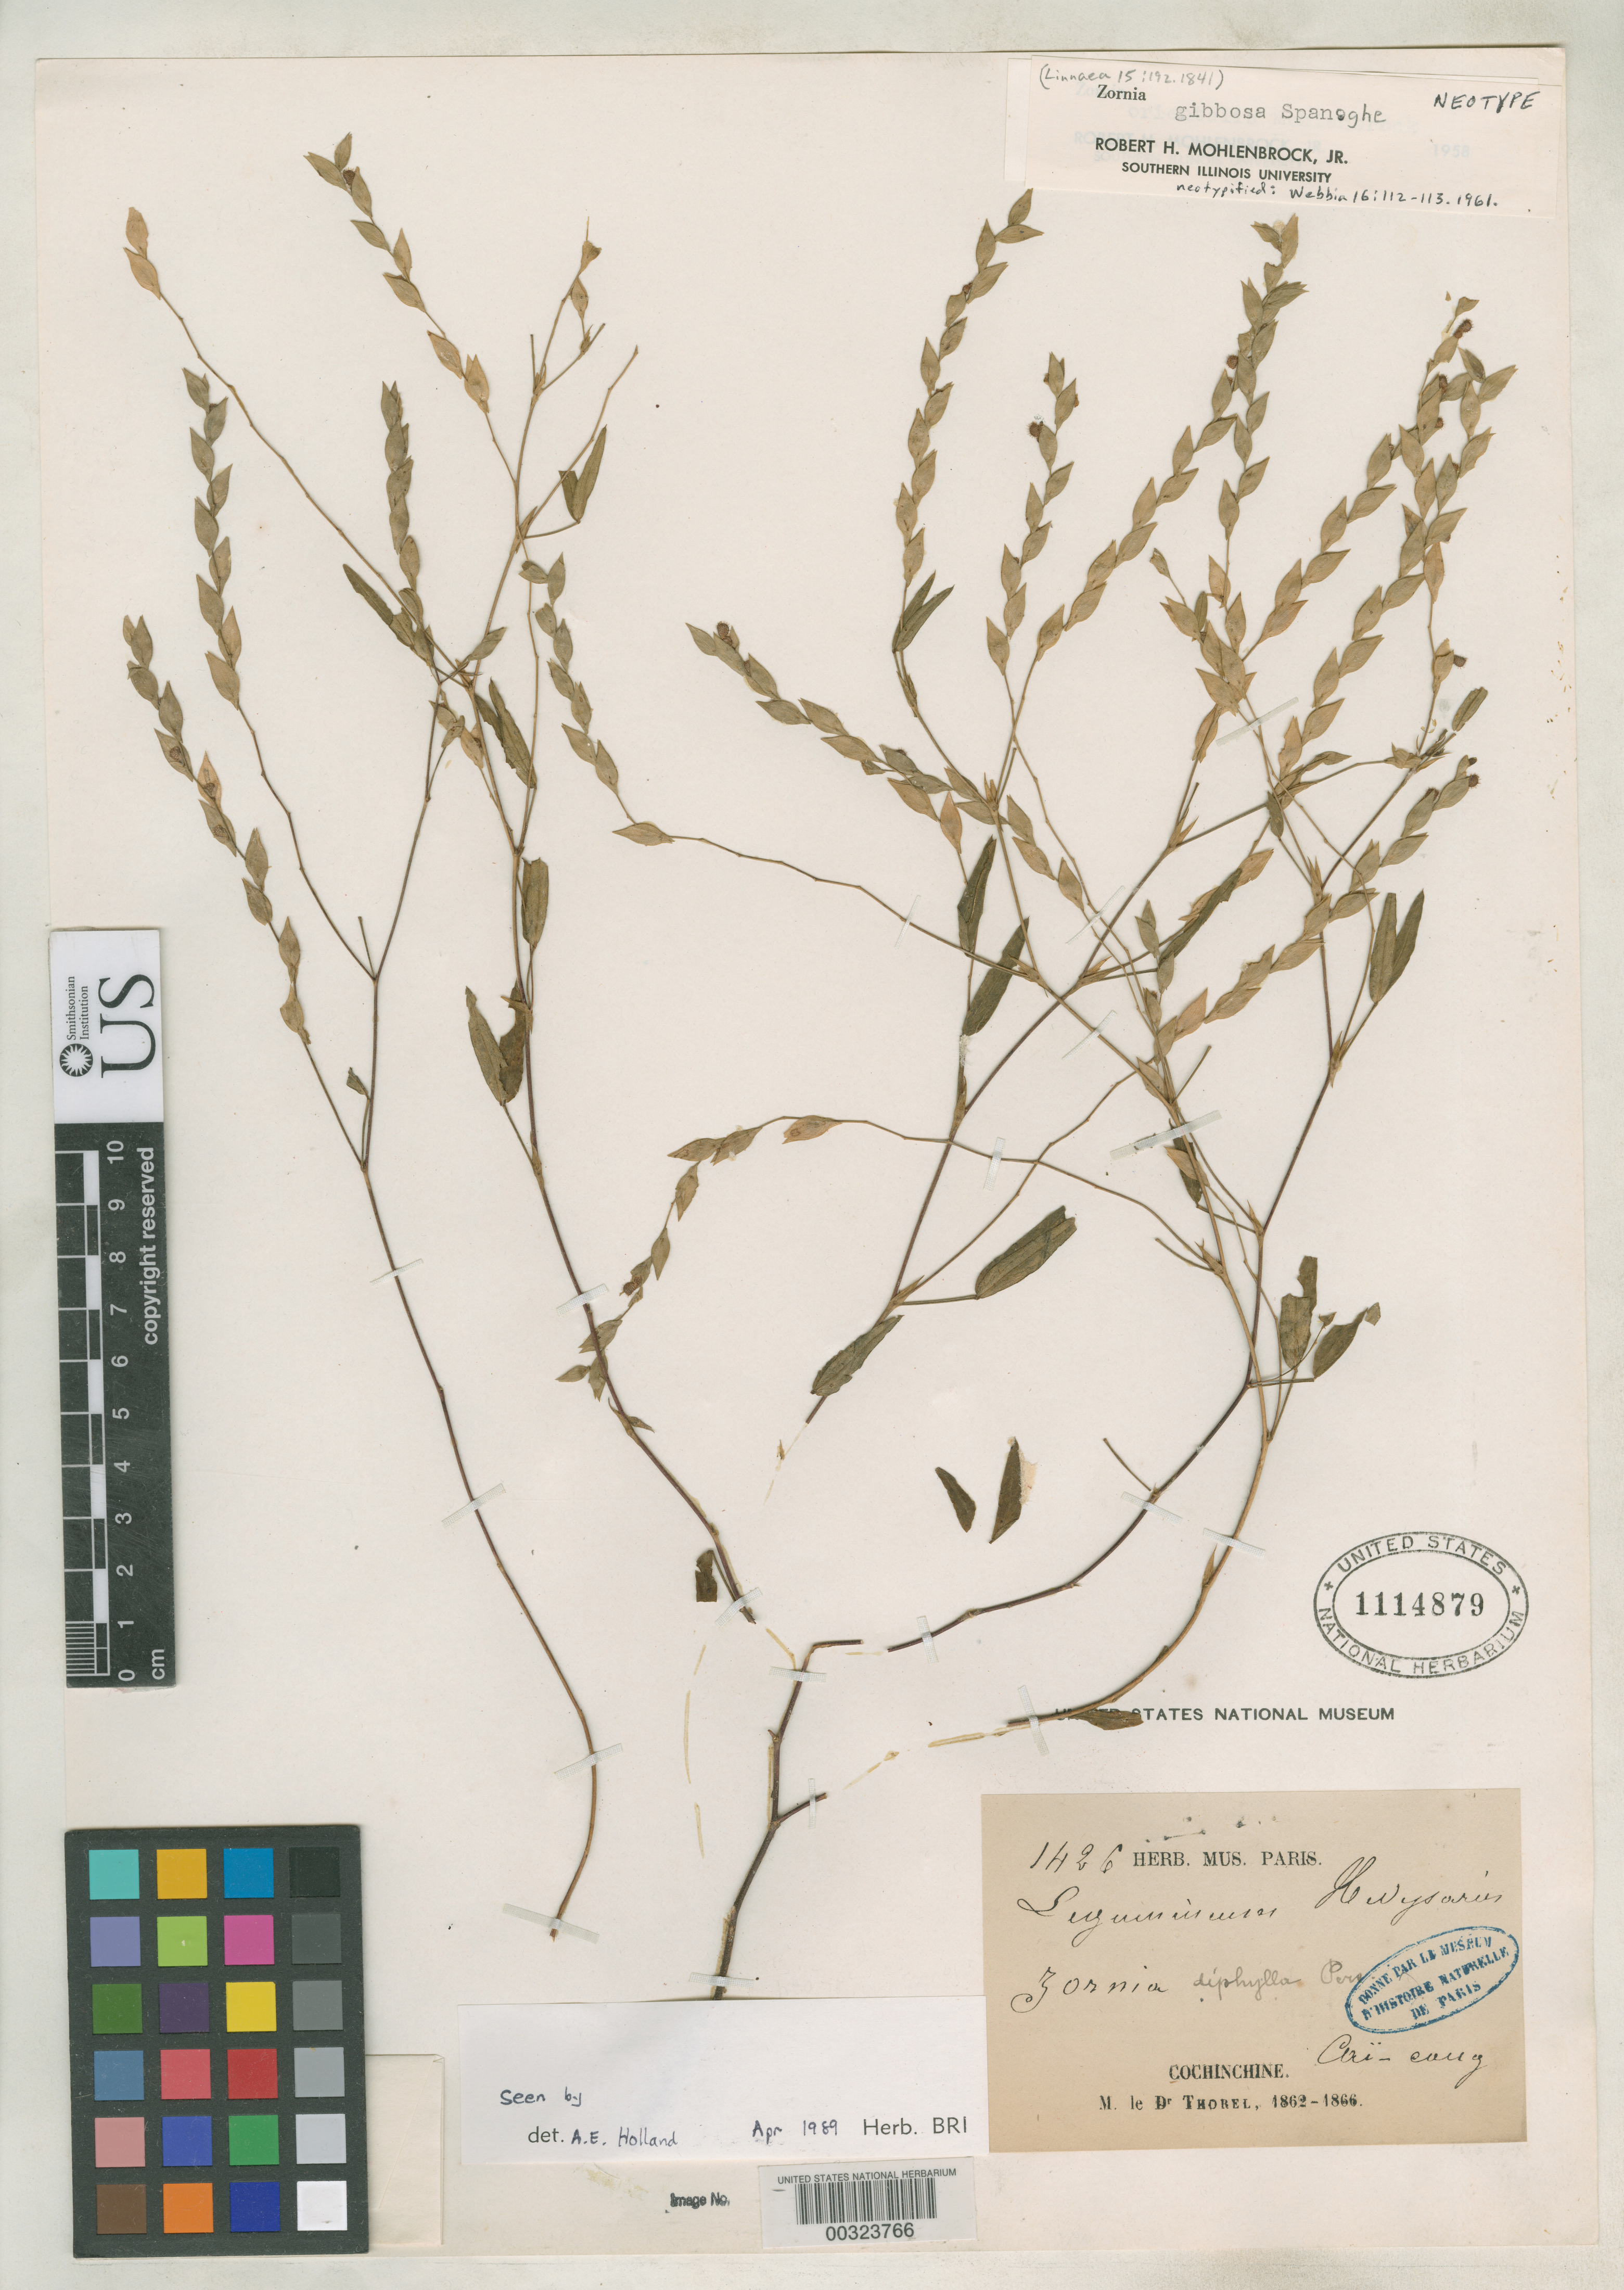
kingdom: Plantae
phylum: Tracheophyta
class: Magnoliopsida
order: Fabales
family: Fabaceae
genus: Zornia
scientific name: Zornia gibbosa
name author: Spanoghe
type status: Neotype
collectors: C. Thorel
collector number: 1426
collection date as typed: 1862 to -- --- 1866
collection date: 1862/1866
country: Vietnam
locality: Cai-cong.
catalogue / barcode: US 1114879